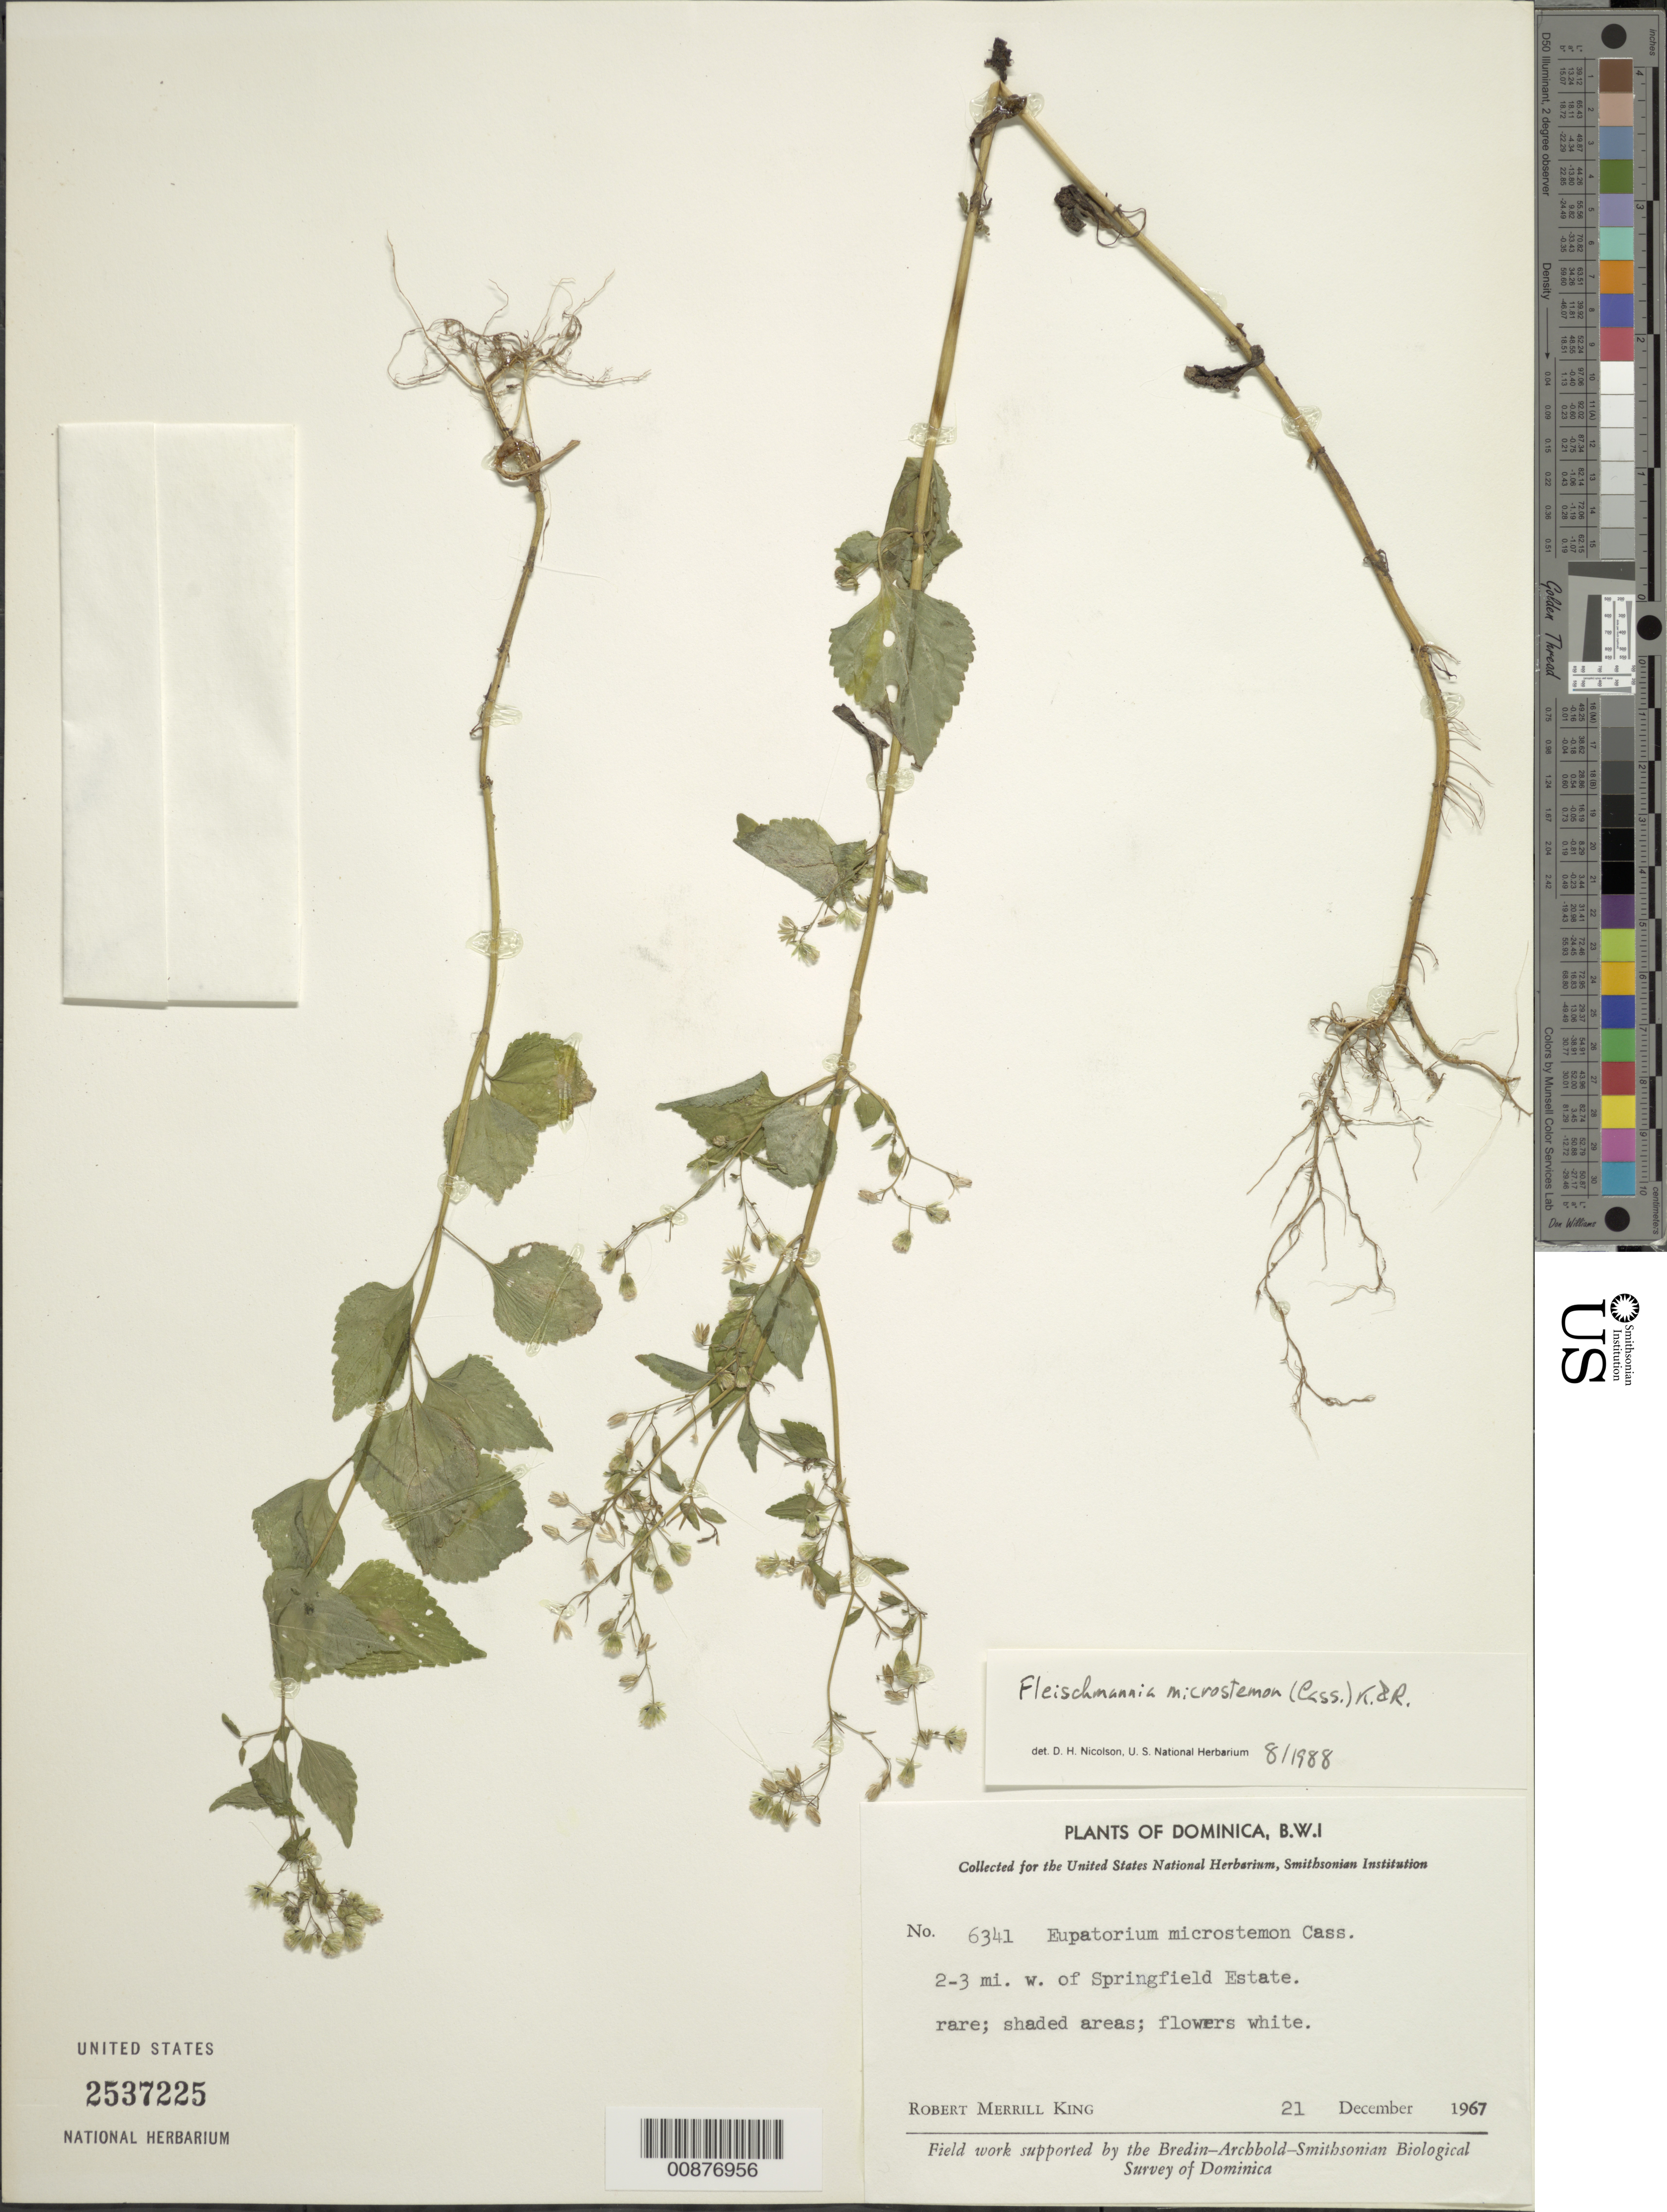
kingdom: Plantae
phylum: Tracheophyta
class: Magnoliopsida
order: Asterales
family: Asteraceae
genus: Fleischmannia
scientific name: Fleischmannia microstemon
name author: (Cass.) R.M. King & H. Rob.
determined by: Nicolson, Dan H.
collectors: R. M. King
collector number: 6341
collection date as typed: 21 Dec 1967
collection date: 1967-12-21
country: Dominica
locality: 2-3 mi. W of Springfield Estate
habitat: Shaded areas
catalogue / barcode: US 2537225